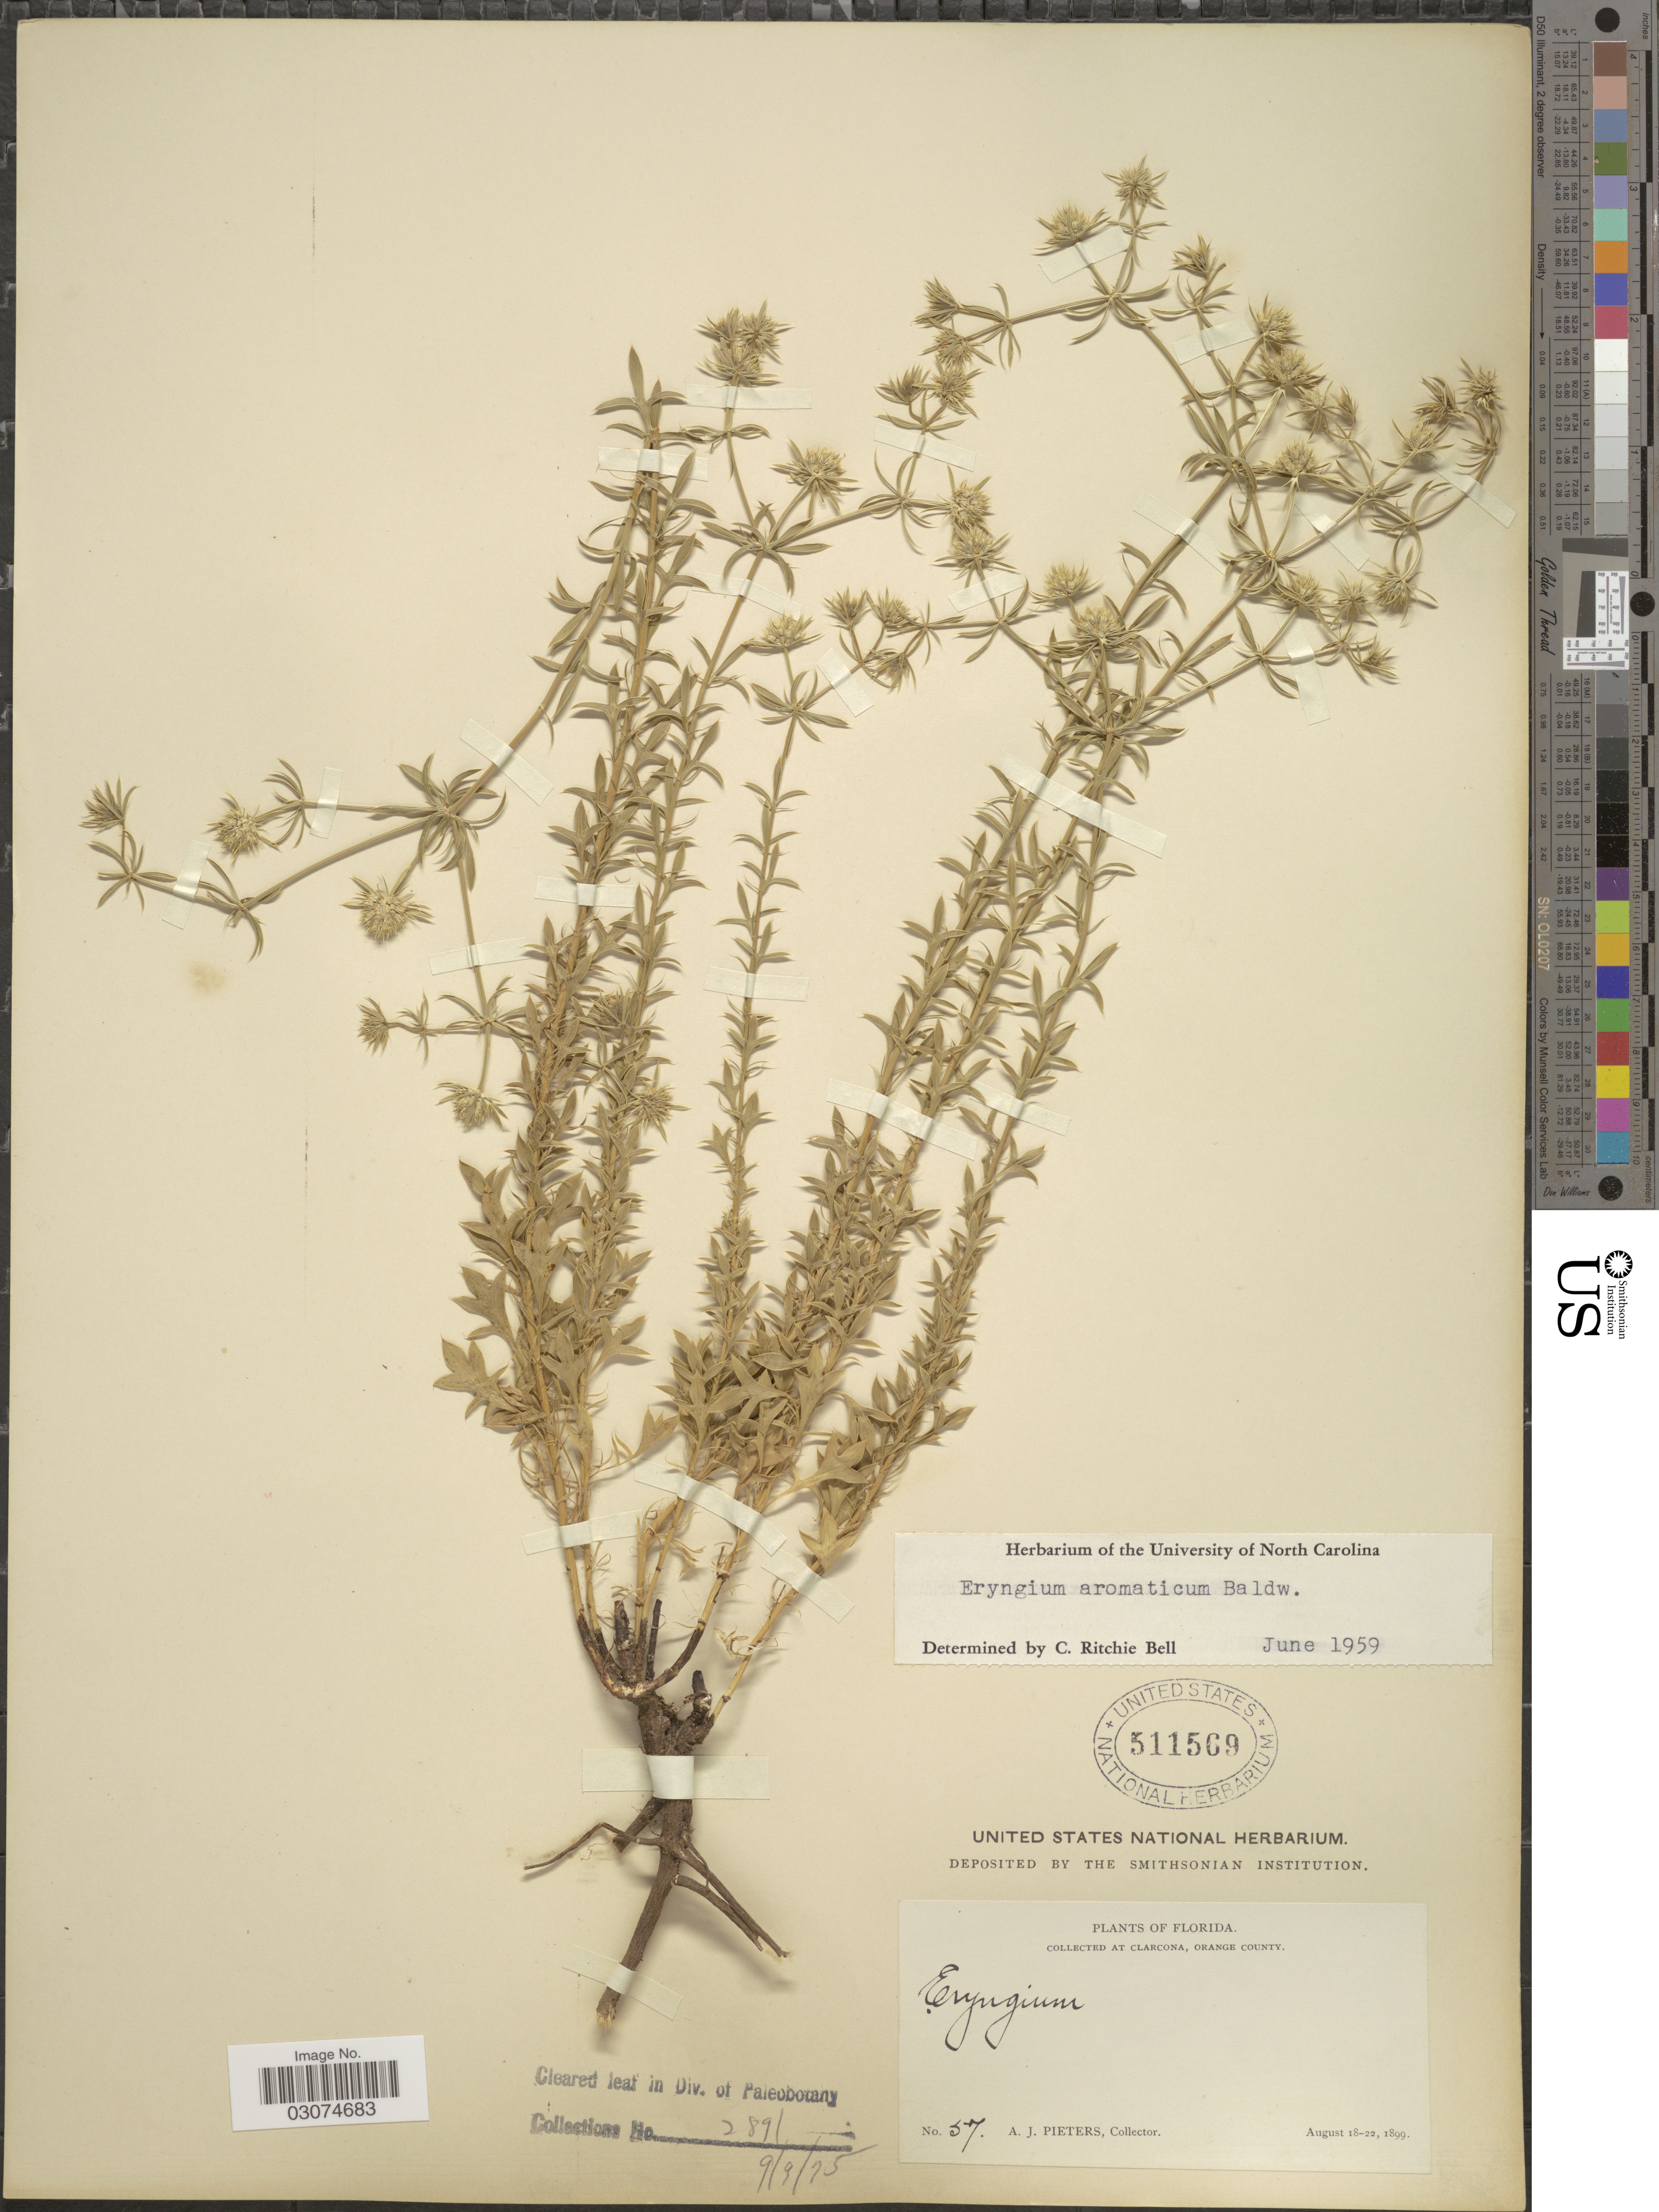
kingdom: Plantae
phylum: Tracheophyta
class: Magnoliopsida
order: Apiales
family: Apiaceae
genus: Eryngium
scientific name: Eryngium aromaticum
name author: Baldwin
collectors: A. Pieters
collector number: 57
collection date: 1899-08-18/1899-08-22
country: United States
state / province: Florida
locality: At Clarcona, Orange County.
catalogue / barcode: US 311569